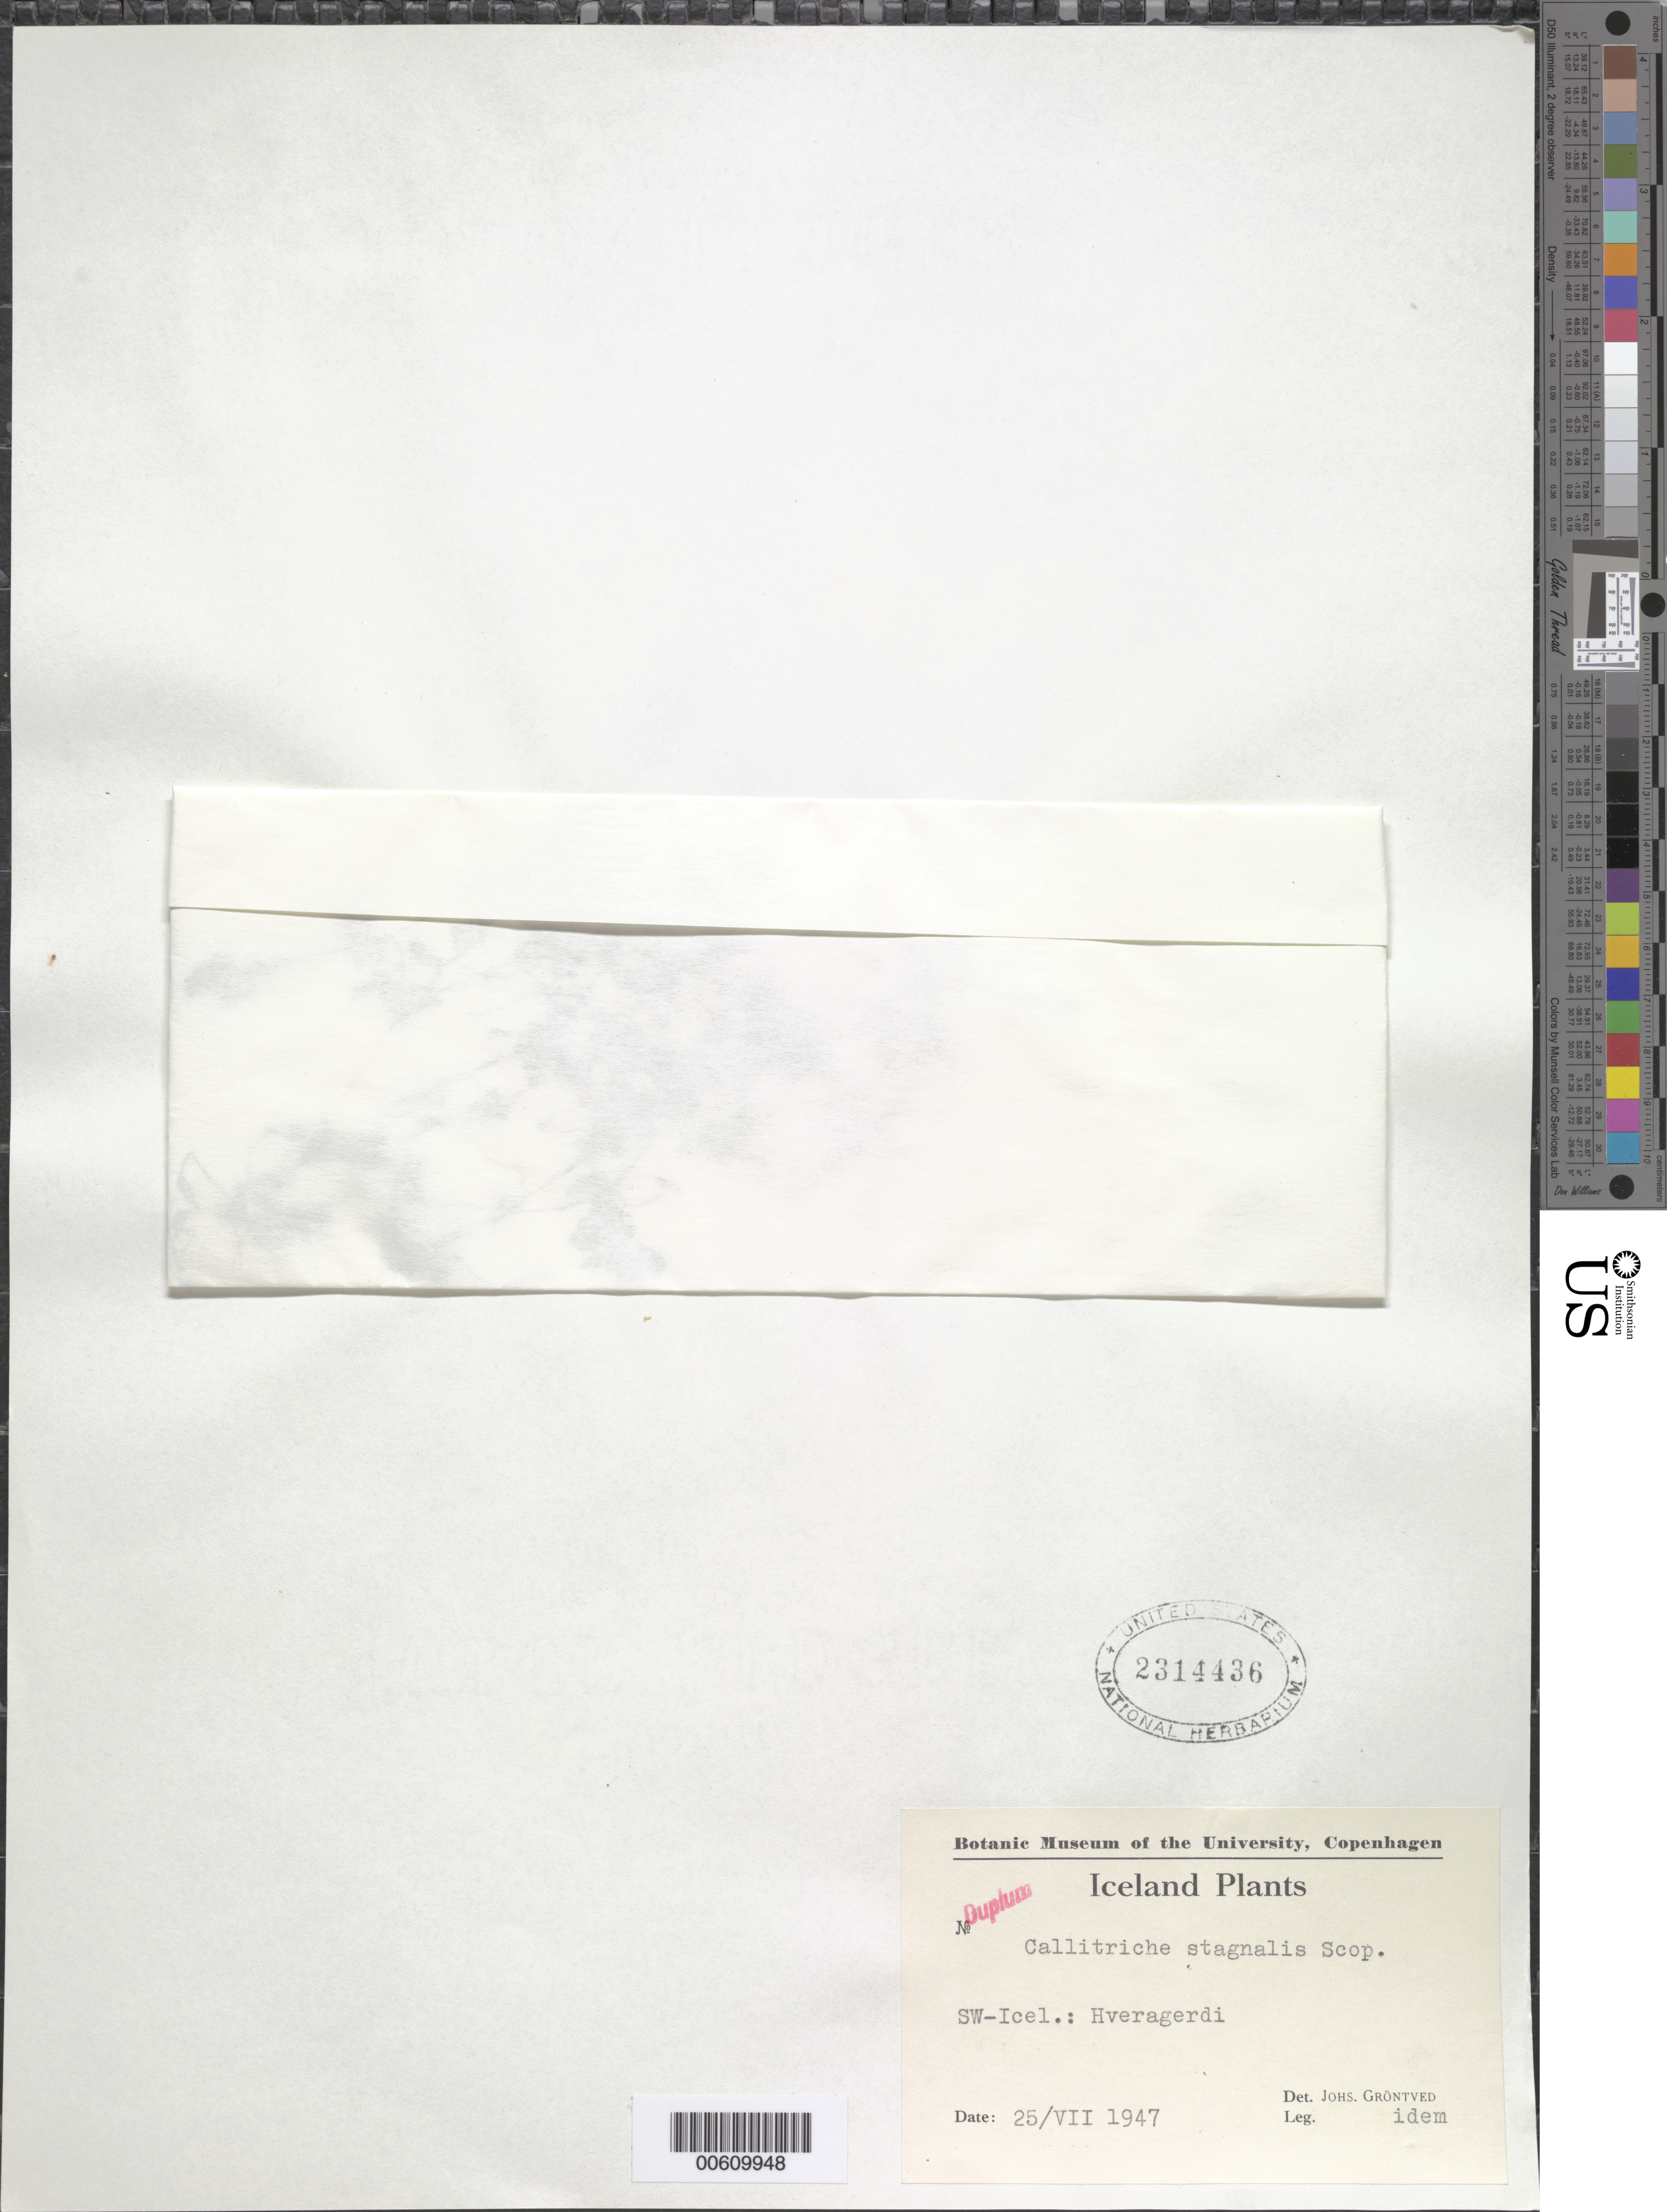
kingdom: Plantae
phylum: Tracheophyta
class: Magnoliopsida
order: Lamiales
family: Plantaginaceae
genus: Callitriche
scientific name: Callitriche hamulata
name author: Kütz. ex W.D.J. Koch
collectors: J. Gröntved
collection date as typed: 25 Jul 1947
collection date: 1947-07-25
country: Iceland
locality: Hveragerdi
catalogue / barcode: US 2314436